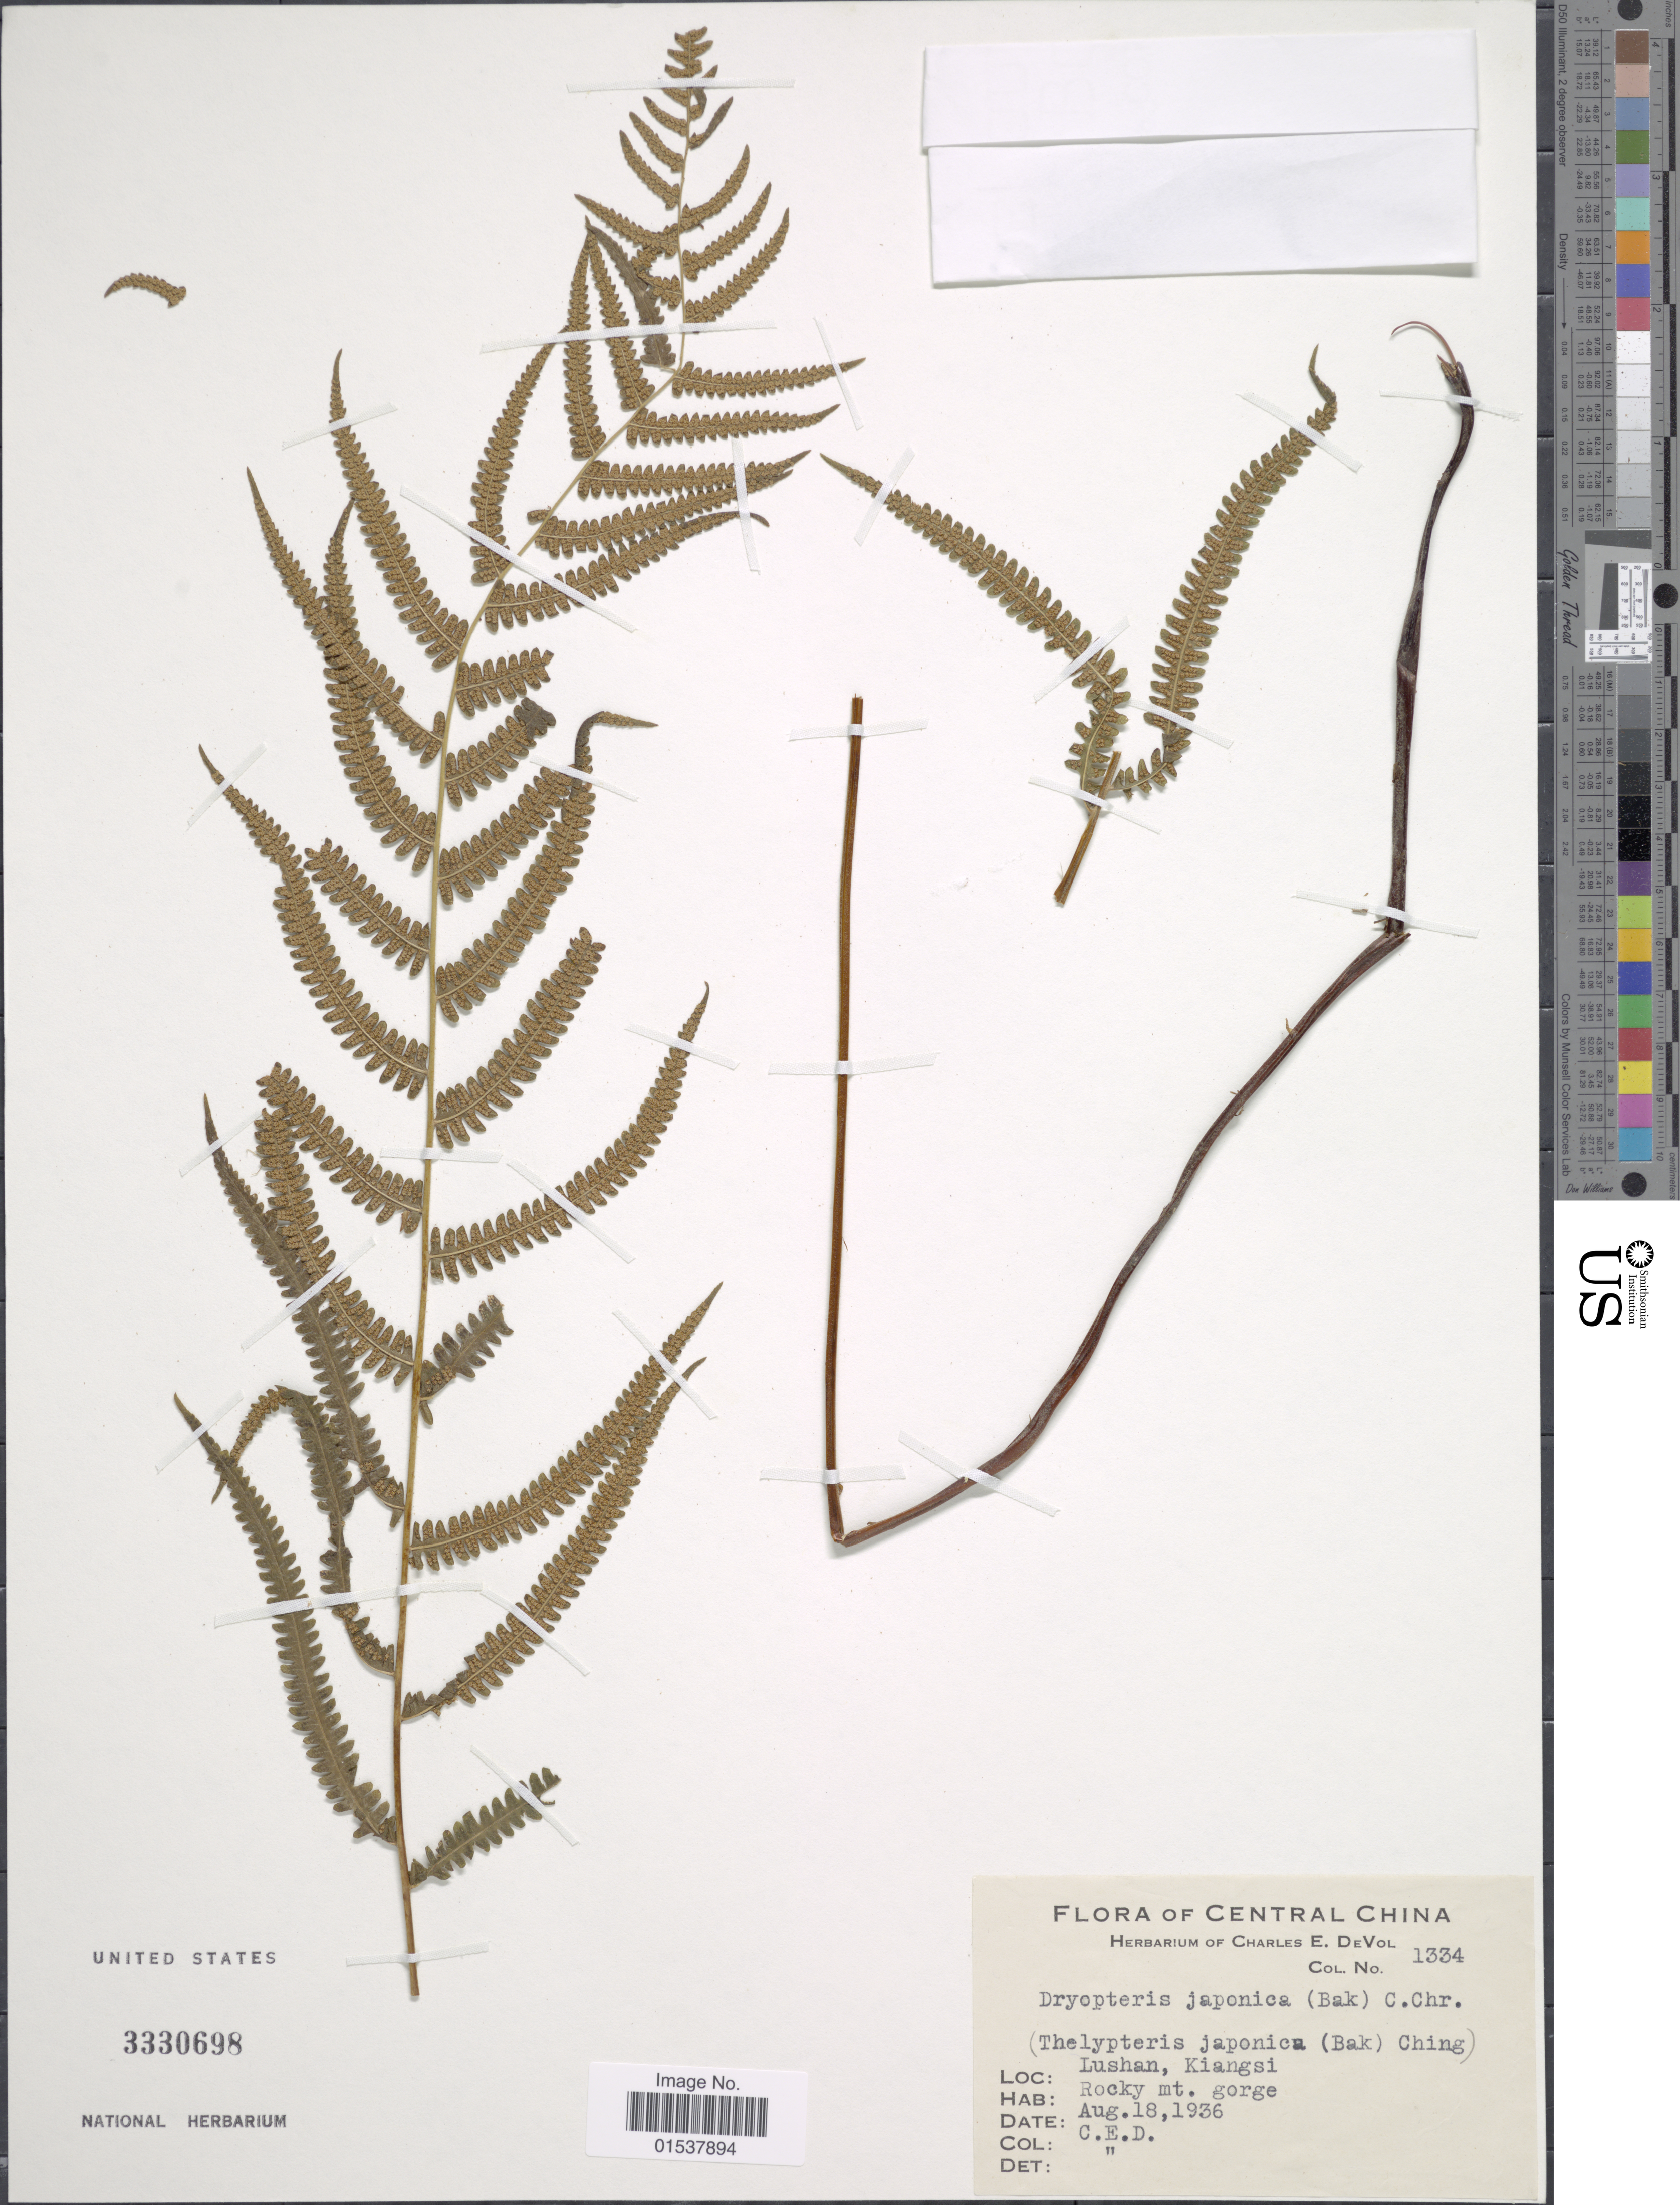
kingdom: Plantae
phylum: Tracheophyta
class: Polypodiopsida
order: Polypodiales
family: Thelypteridaceae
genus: Parathelypteris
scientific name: Parathelypteris japonica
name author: (Baker) Ching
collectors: C. E. De Vol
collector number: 1334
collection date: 1936-08-18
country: China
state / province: Jiangxi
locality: Central China, Lushan, Kiangsi, rocky mt. gorge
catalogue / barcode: US 3330698